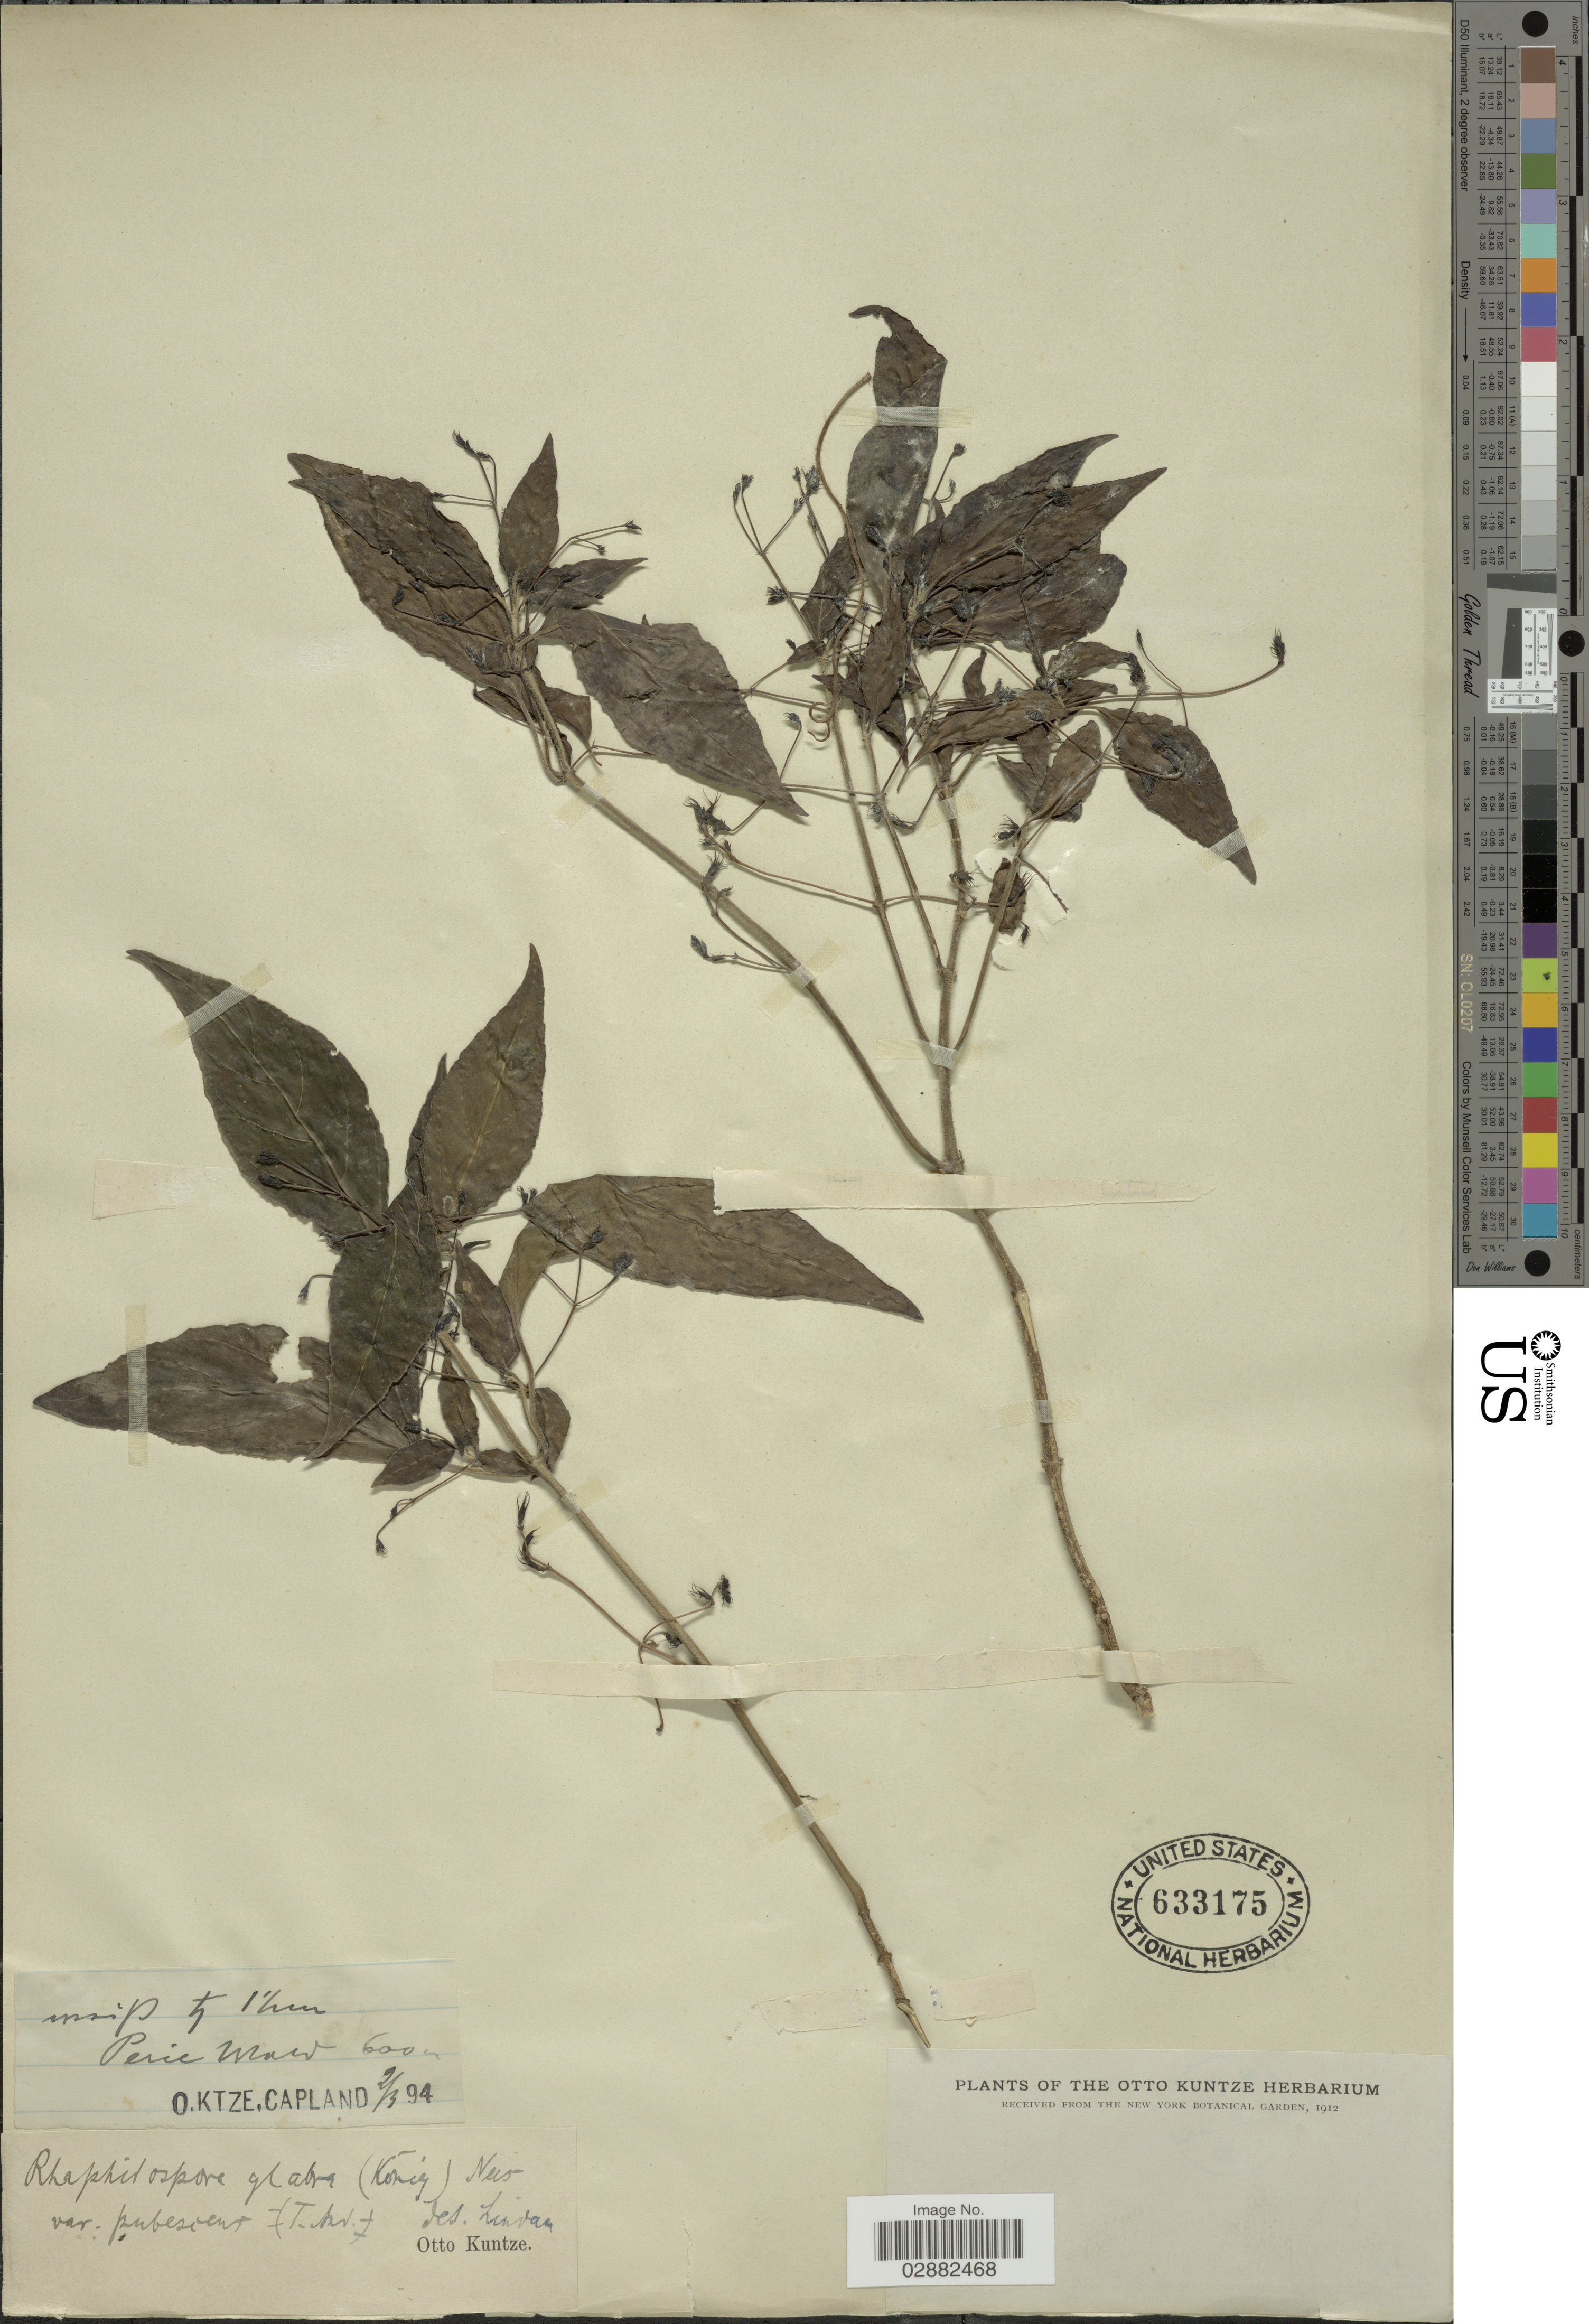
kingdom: Plantae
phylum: Tracheophyta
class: Magnoliopsida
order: Lamiales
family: Acanthaceae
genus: Justicia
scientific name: Justicia glabra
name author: K.D. Koenig ex Roxb.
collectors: C.E.O. Kuntze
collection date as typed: Transcribed d/m/y: 2/3/94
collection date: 1894-03-02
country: South Africa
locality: Perie [interpreted] Uraw [interpreted].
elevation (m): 600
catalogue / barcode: US 633175